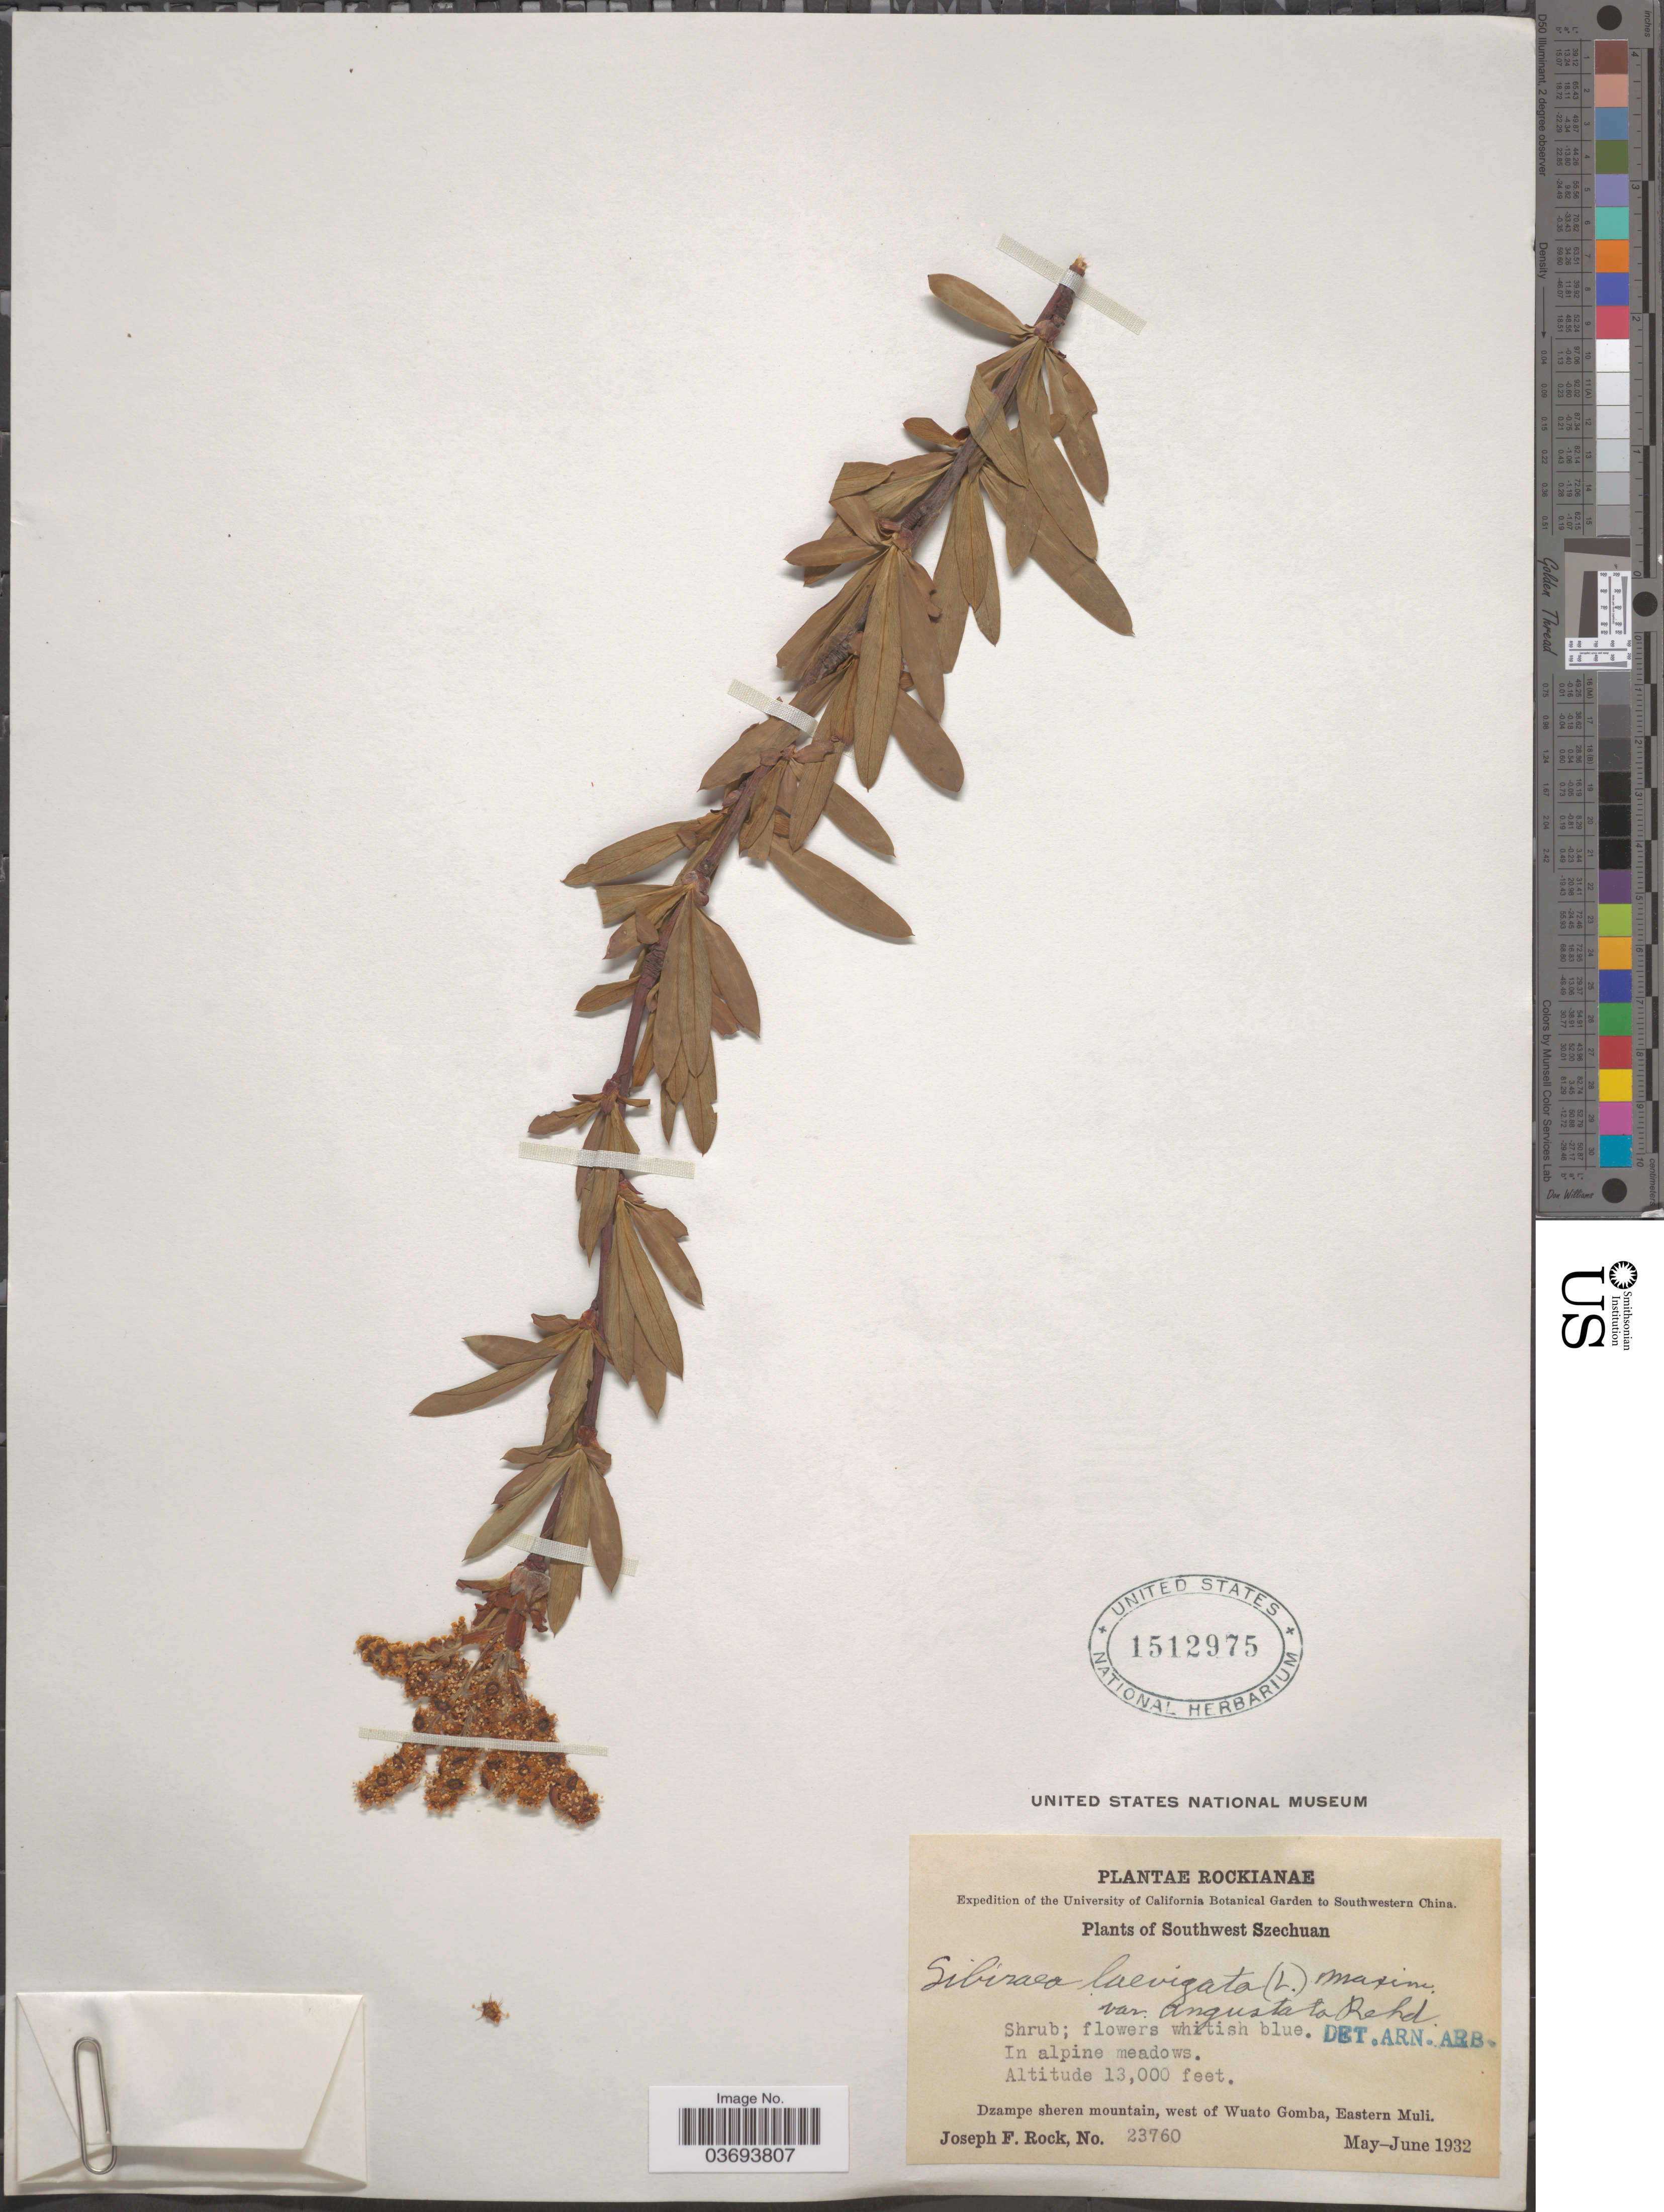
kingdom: Plantae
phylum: Tracheophyta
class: Magnoliopsida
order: Rosales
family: Rosaceae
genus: Sibiraea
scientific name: Sibiraea laevigata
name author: (L.) Maxim.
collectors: J. F. Rock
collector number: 23760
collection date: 1932-05/1932-06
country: China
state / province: Sichuan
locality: Southwestern China. Southwest Szechuan. Dzampe sheren mountain, west of Wuato Gomba, Eastern Muli.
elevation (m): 3962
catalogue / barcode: US 1512975